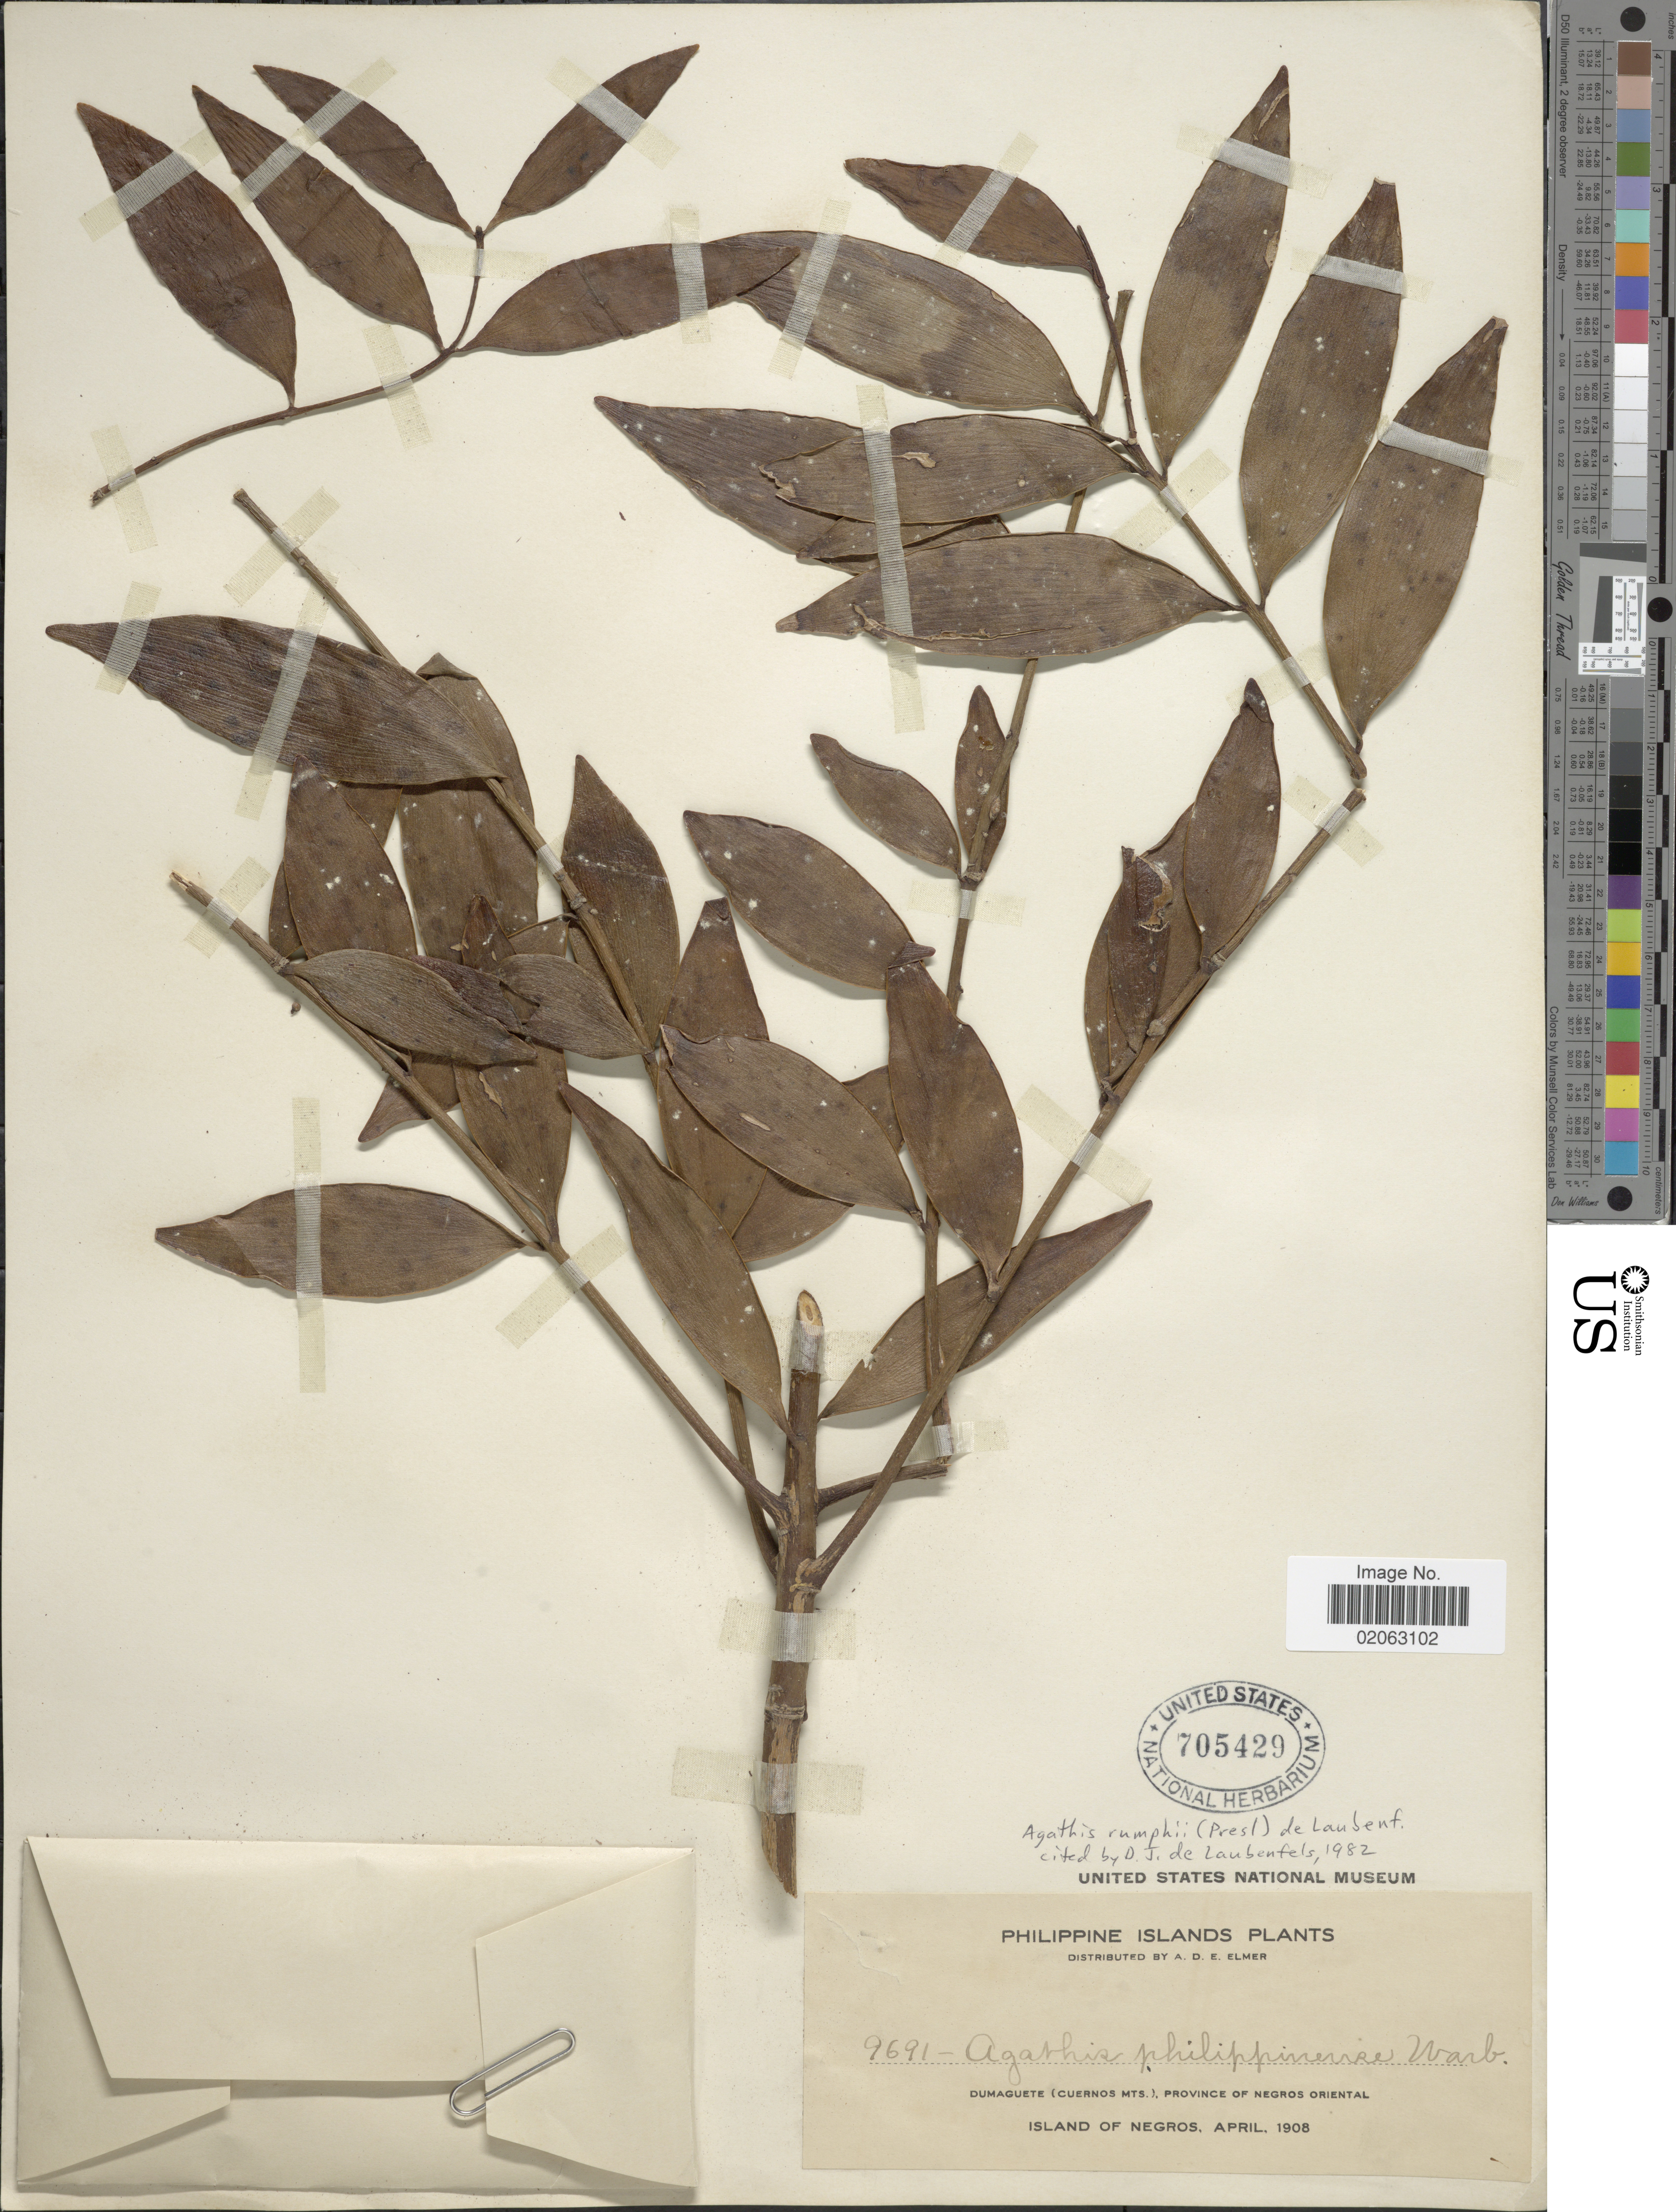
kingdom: Plantae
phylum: Tracheophyta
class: Pinopsida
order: Pinales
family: Araucariaceae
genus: Agathis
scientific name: Agathis rumphii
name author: (C. Presl)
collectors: A. D. E. Elmer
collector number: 9691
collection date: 1908-04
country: Philippines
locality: Dumaguete (Cuernos Mts.), Province of Negros Oriental.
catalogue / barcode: US 705429